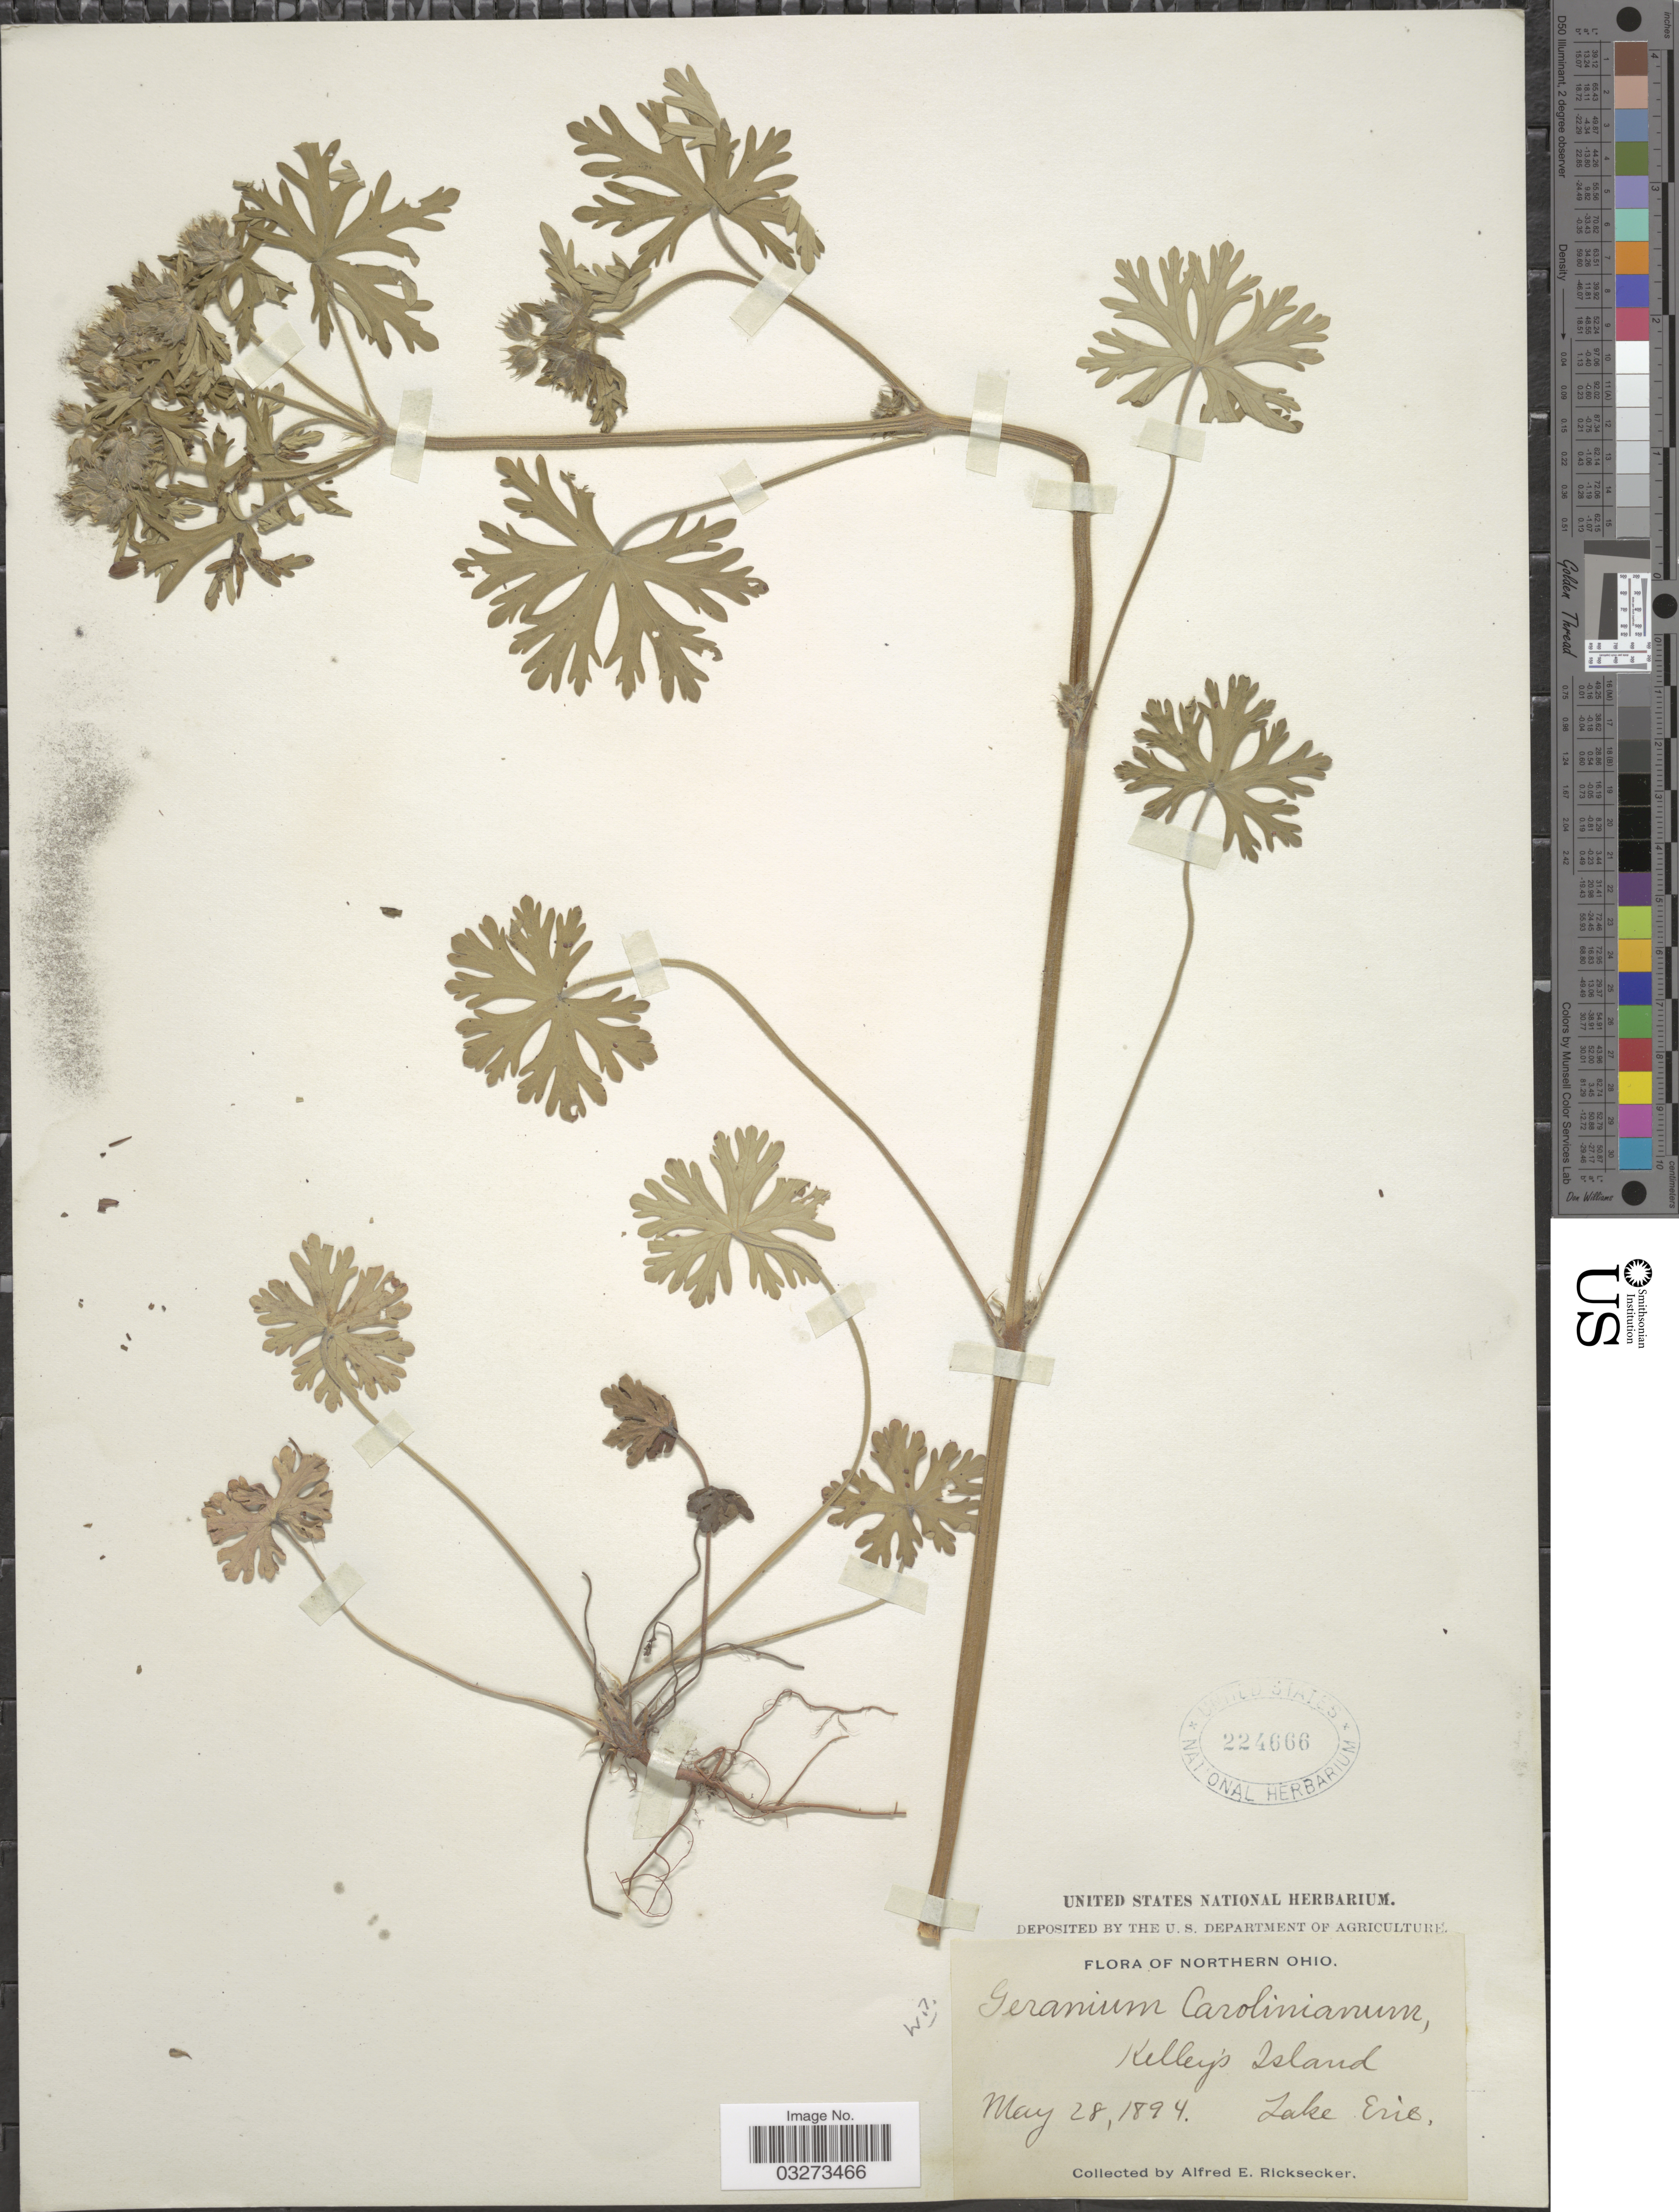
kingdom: Plantae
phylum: Tracheophyta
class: Magnoliopsida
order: Geraniales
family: Geraniaceae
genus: Geranium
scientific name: Geranium carolinianum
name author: L.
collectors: A. E. Ricksecker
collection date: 1894-05-28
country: United States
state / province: Ohio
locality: Northern Ohio, Kelley's Island, Lake Erie.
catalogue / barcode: US 224666